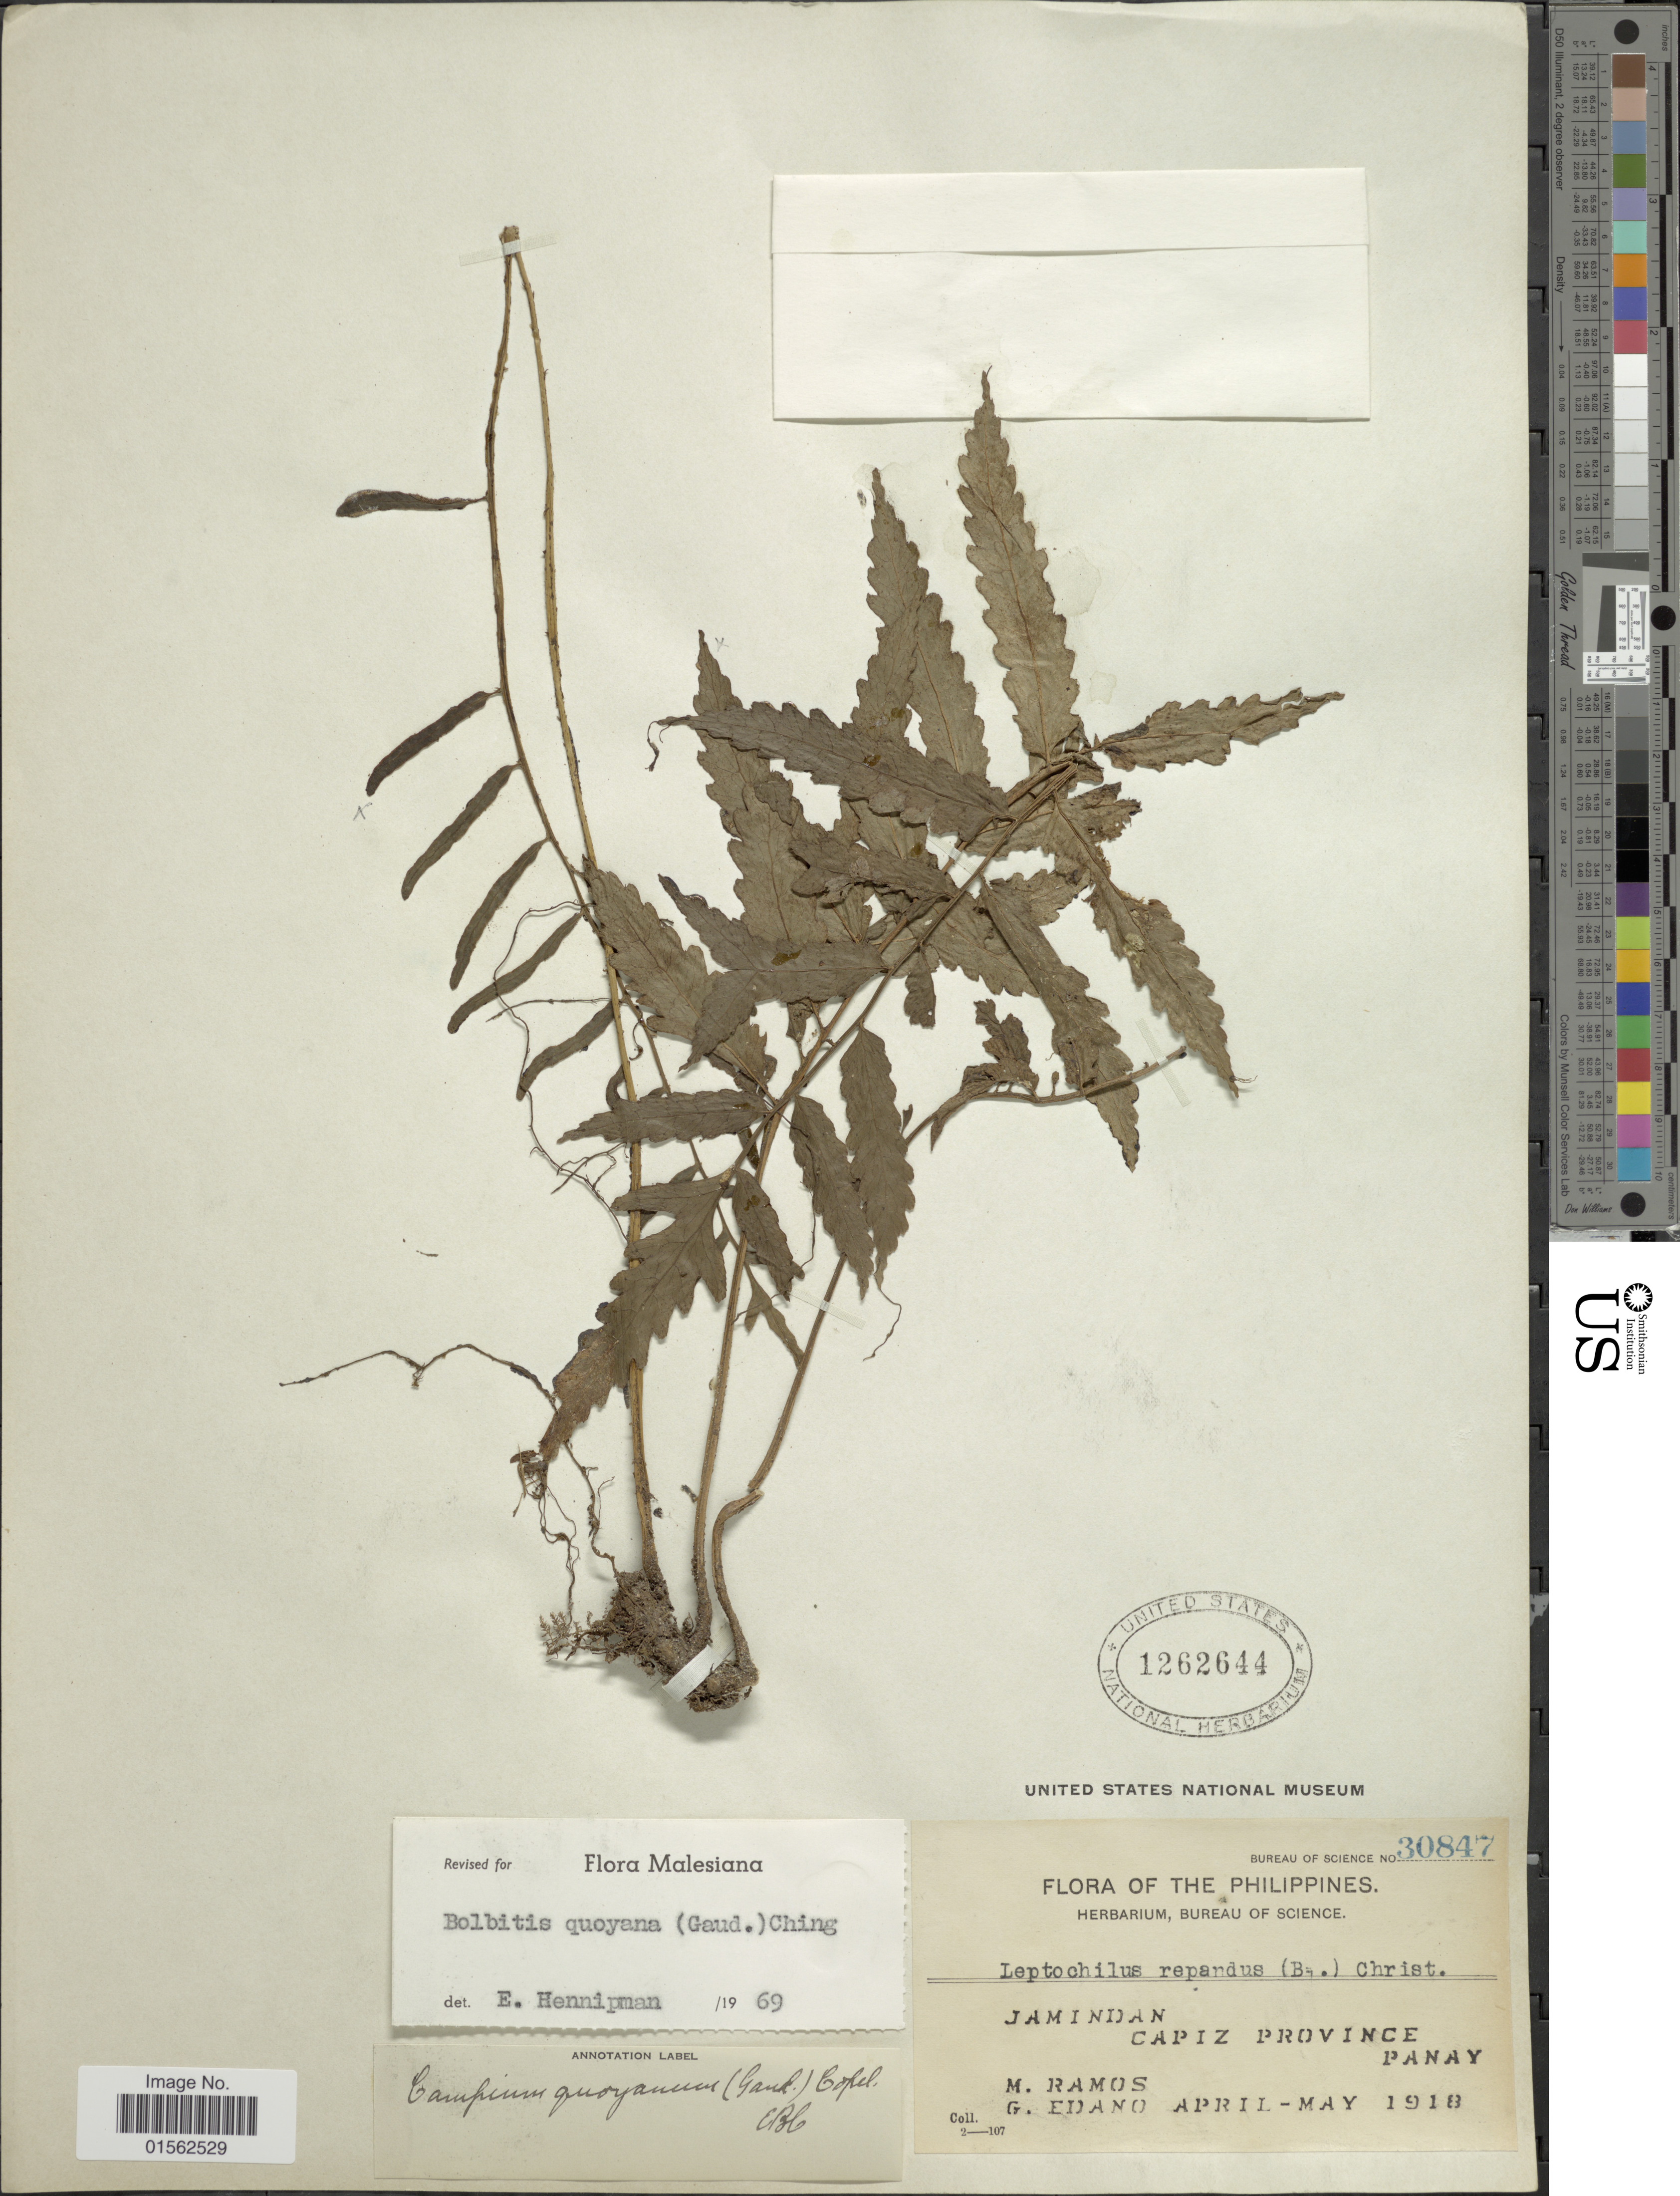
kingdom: Plantae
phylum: Tracheophyta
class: Polypodiopsida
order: Polypodiales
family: Dryopteridaceae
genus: Bolbitis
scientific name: Bolbitis quoyana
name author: (Gaudich.) Ching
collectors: M. Ramos & G. Edaño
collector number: Bureau of Science 30847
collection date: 1918-04/1918-05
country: Philippines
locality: Philippines, Jamindan Capiz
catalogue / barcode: US 1262644